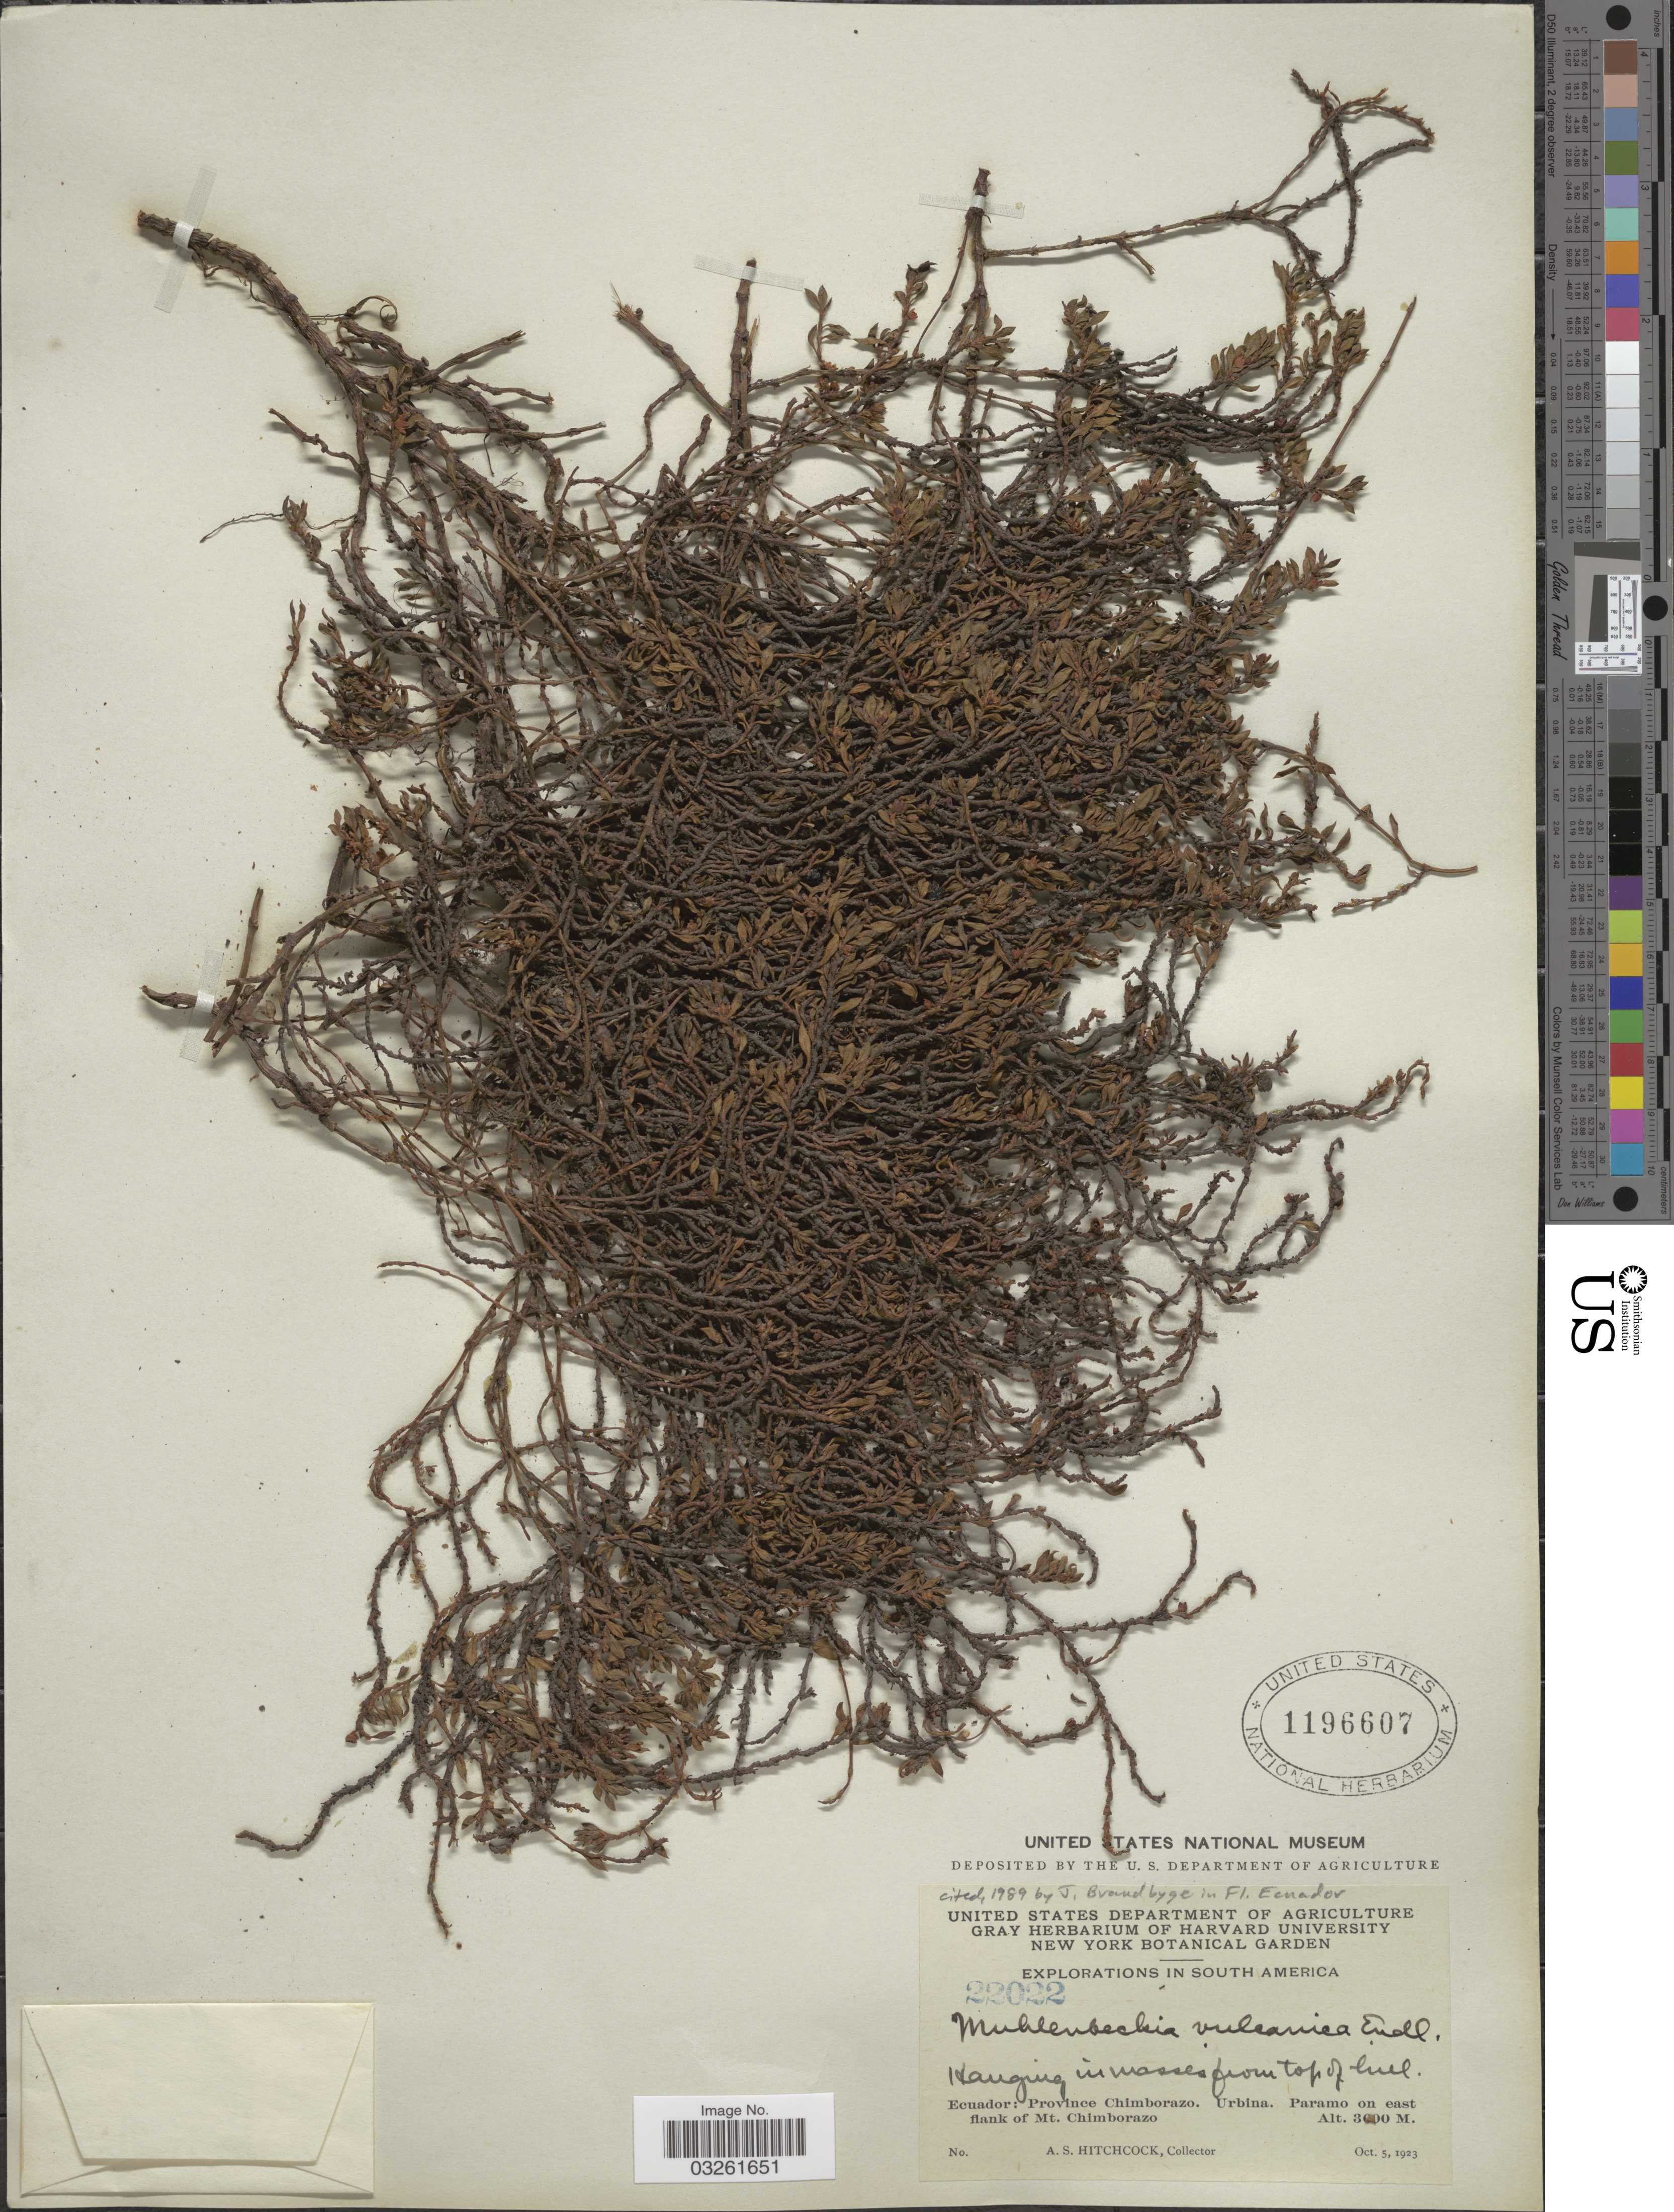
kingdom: Plantae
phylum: Tracheophyta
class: Magnoliopsida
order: Caryophyllales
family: Polygonaceae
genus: Muehlenbeckia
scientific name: Muehlenbeckia volcanica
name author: (Benth.) Endl.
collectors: A. S. Hitchcock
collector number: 22022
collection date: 1923-10-05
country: Ecuador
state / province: Chimborazo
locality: Urbina. Paramo on east flank of Mt. Chimborazo.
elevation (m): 3000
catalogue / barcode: US 1196607